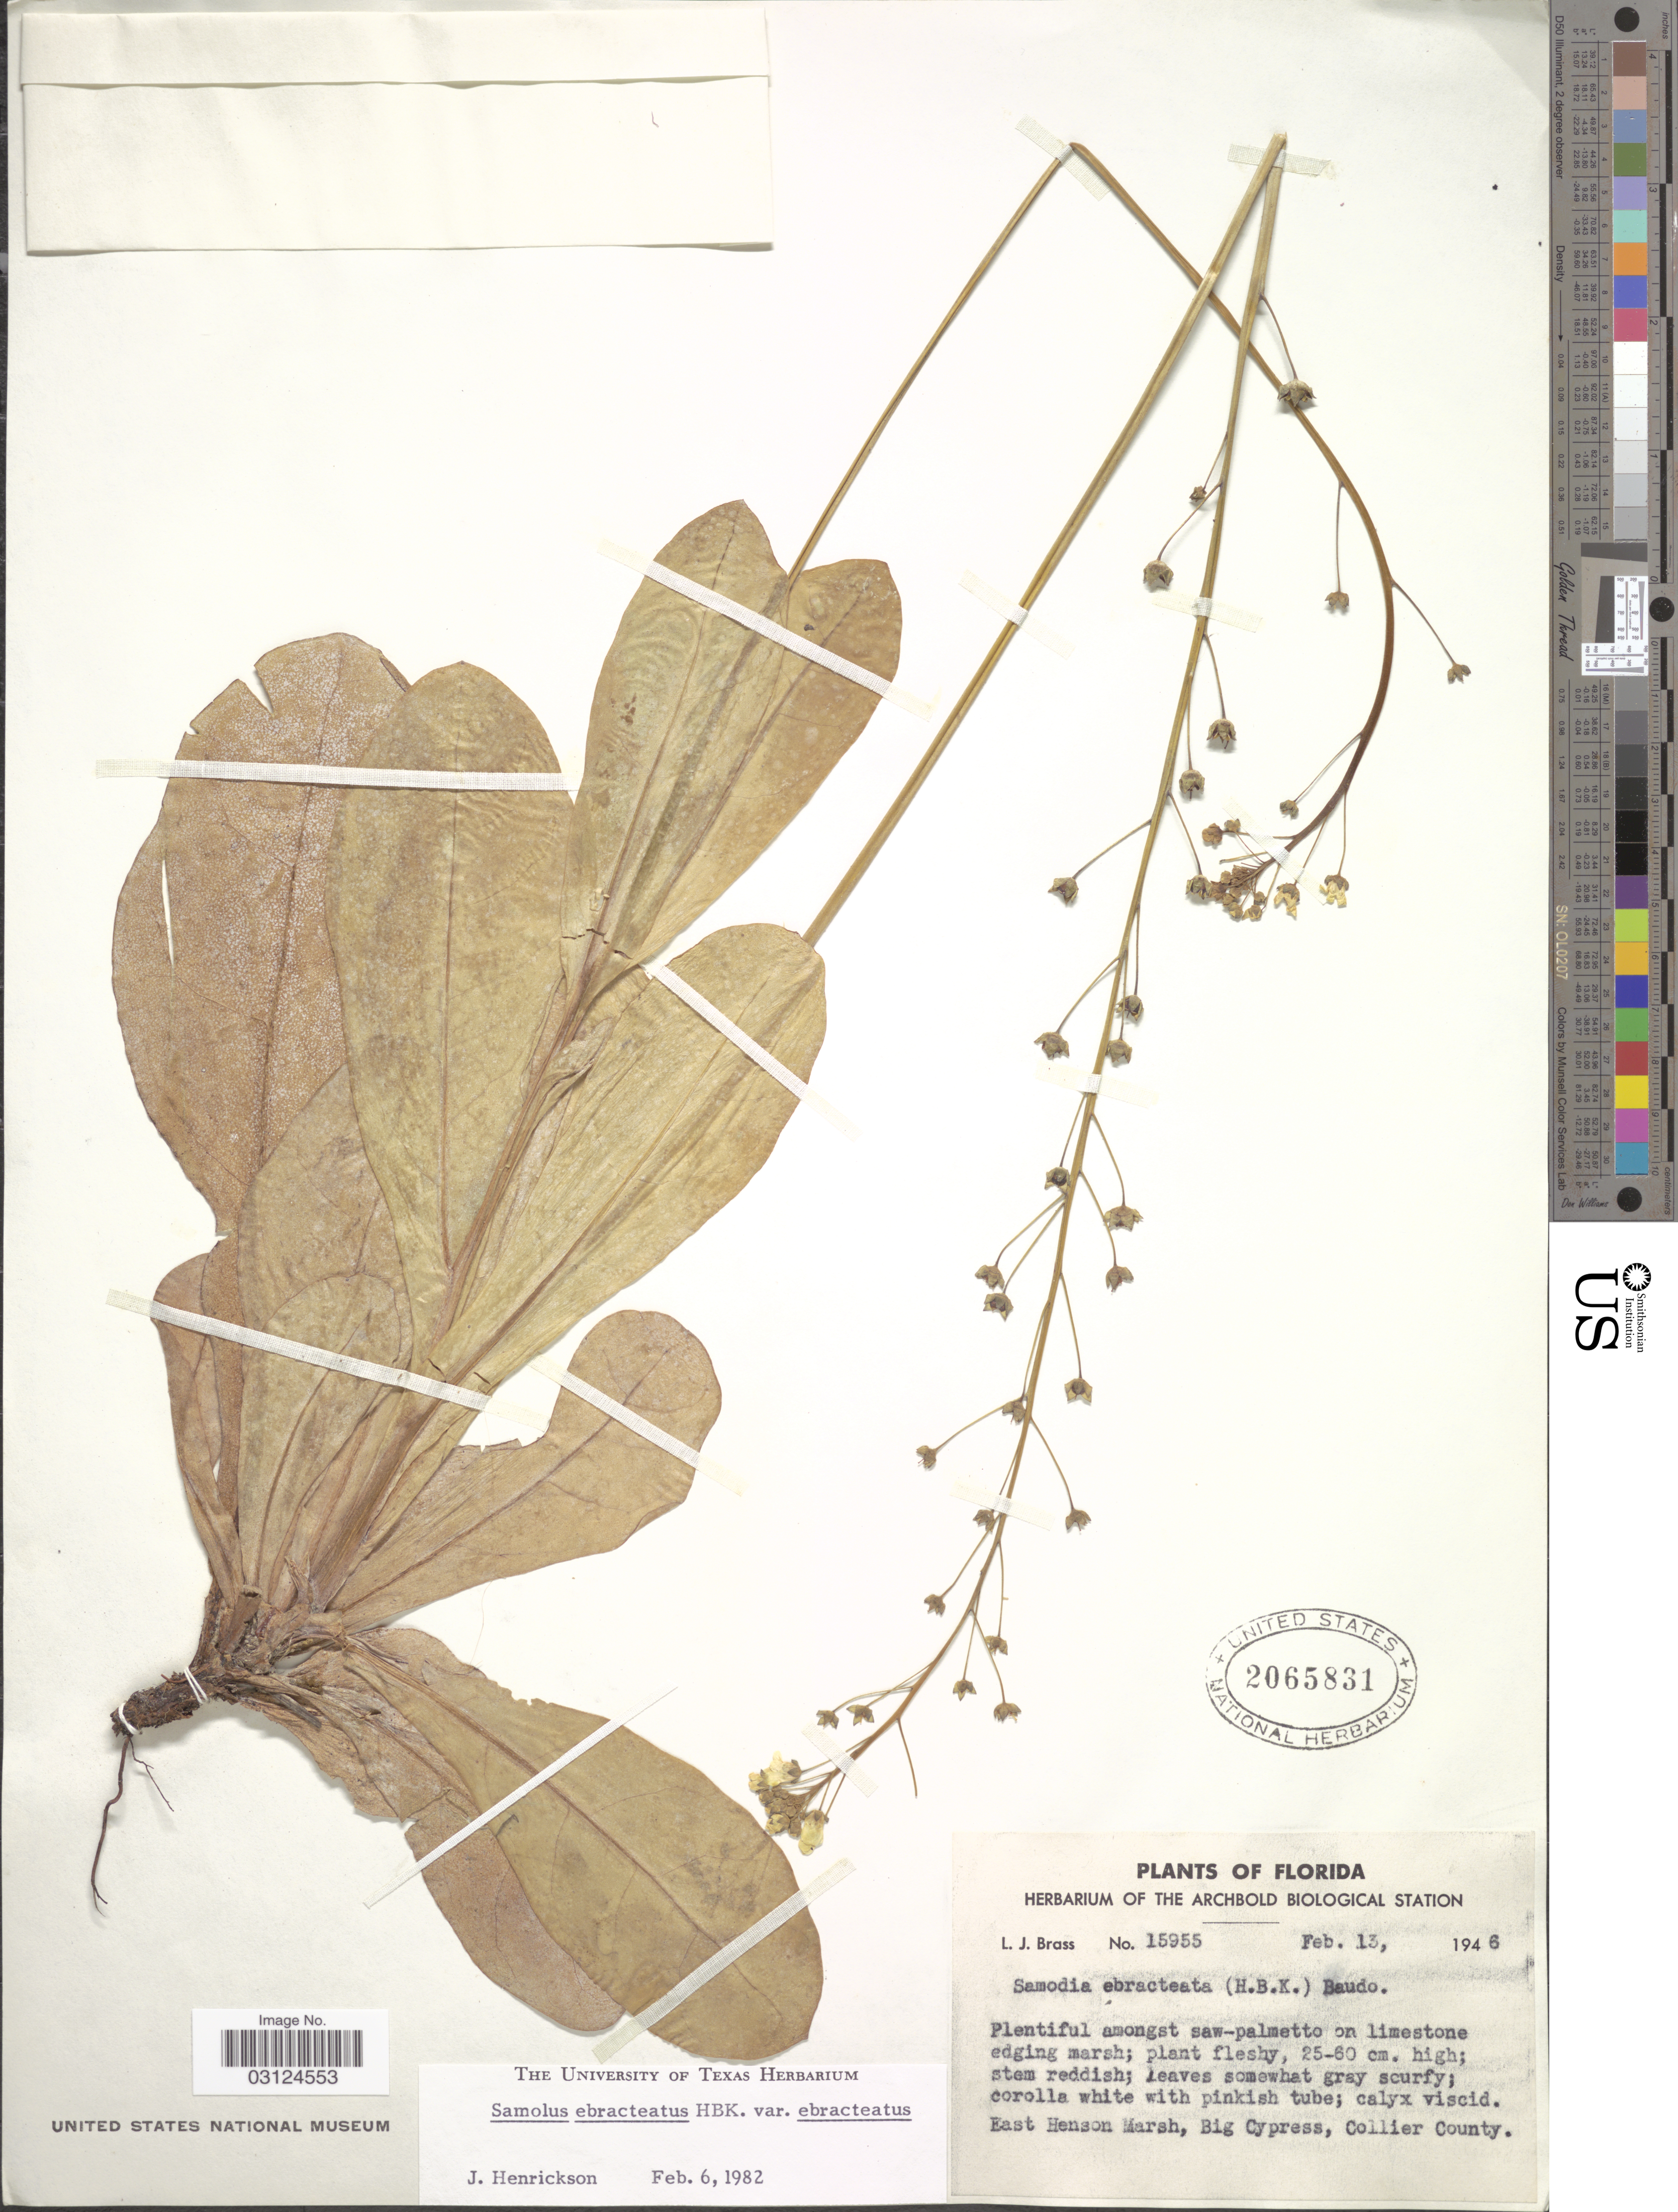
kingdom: Plantae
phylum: Tracheophyta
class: Magnoliopsida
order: Ericales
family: Primulaceae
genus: Samolus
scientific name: Samolus ebracteatus subsp. ebracteatus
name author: Kunth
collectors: L. J. Brass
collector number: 15955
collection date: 1946-02-13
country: United States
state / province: Florida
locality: East Henson Marsh, Bog Cypress, Collier County.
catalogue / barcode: US 2065831